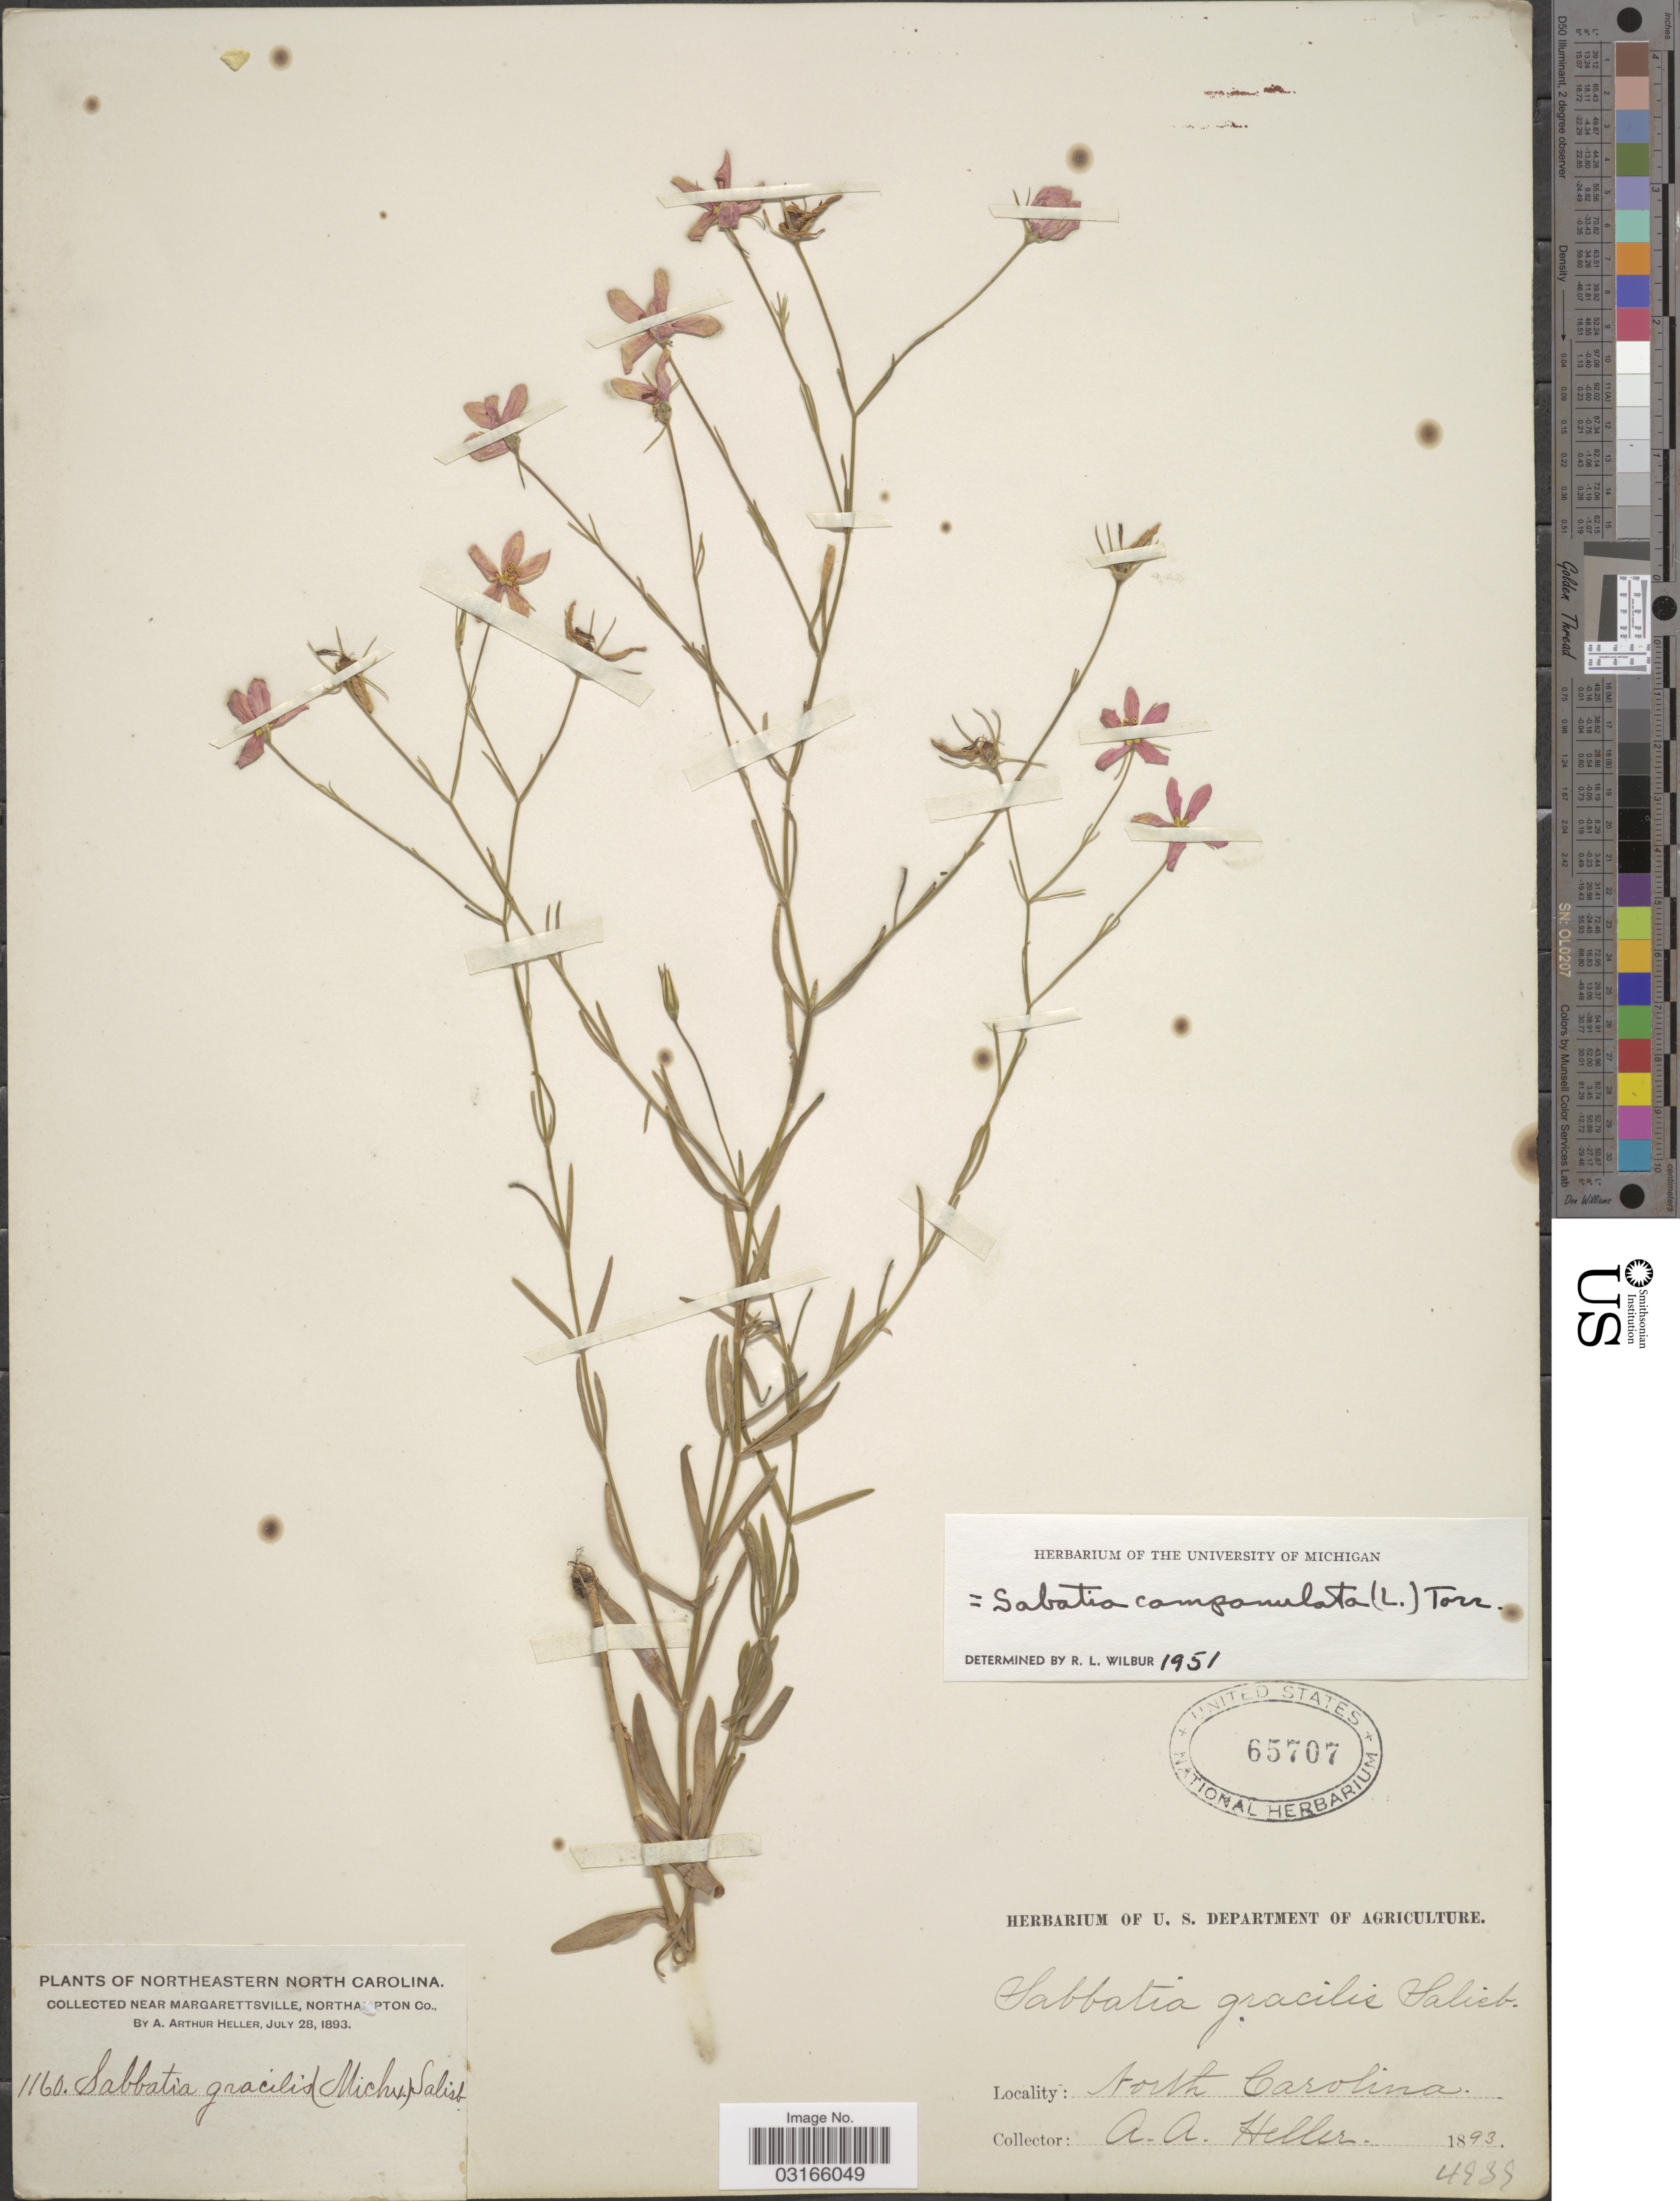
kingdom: Plantae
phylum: Tracheophyta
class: Magnoliopsida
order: Gentianales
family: Gentianaceae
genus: Sabatia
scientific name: Sabatia campanulata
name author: (L.) Torr.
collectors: A. A. Heller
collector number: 1160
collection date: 1893-07-25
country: United States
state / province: North Carolina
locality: Northeastern North Carolina, Near Margarettsville, Northampton Co.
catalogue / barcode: US 65707